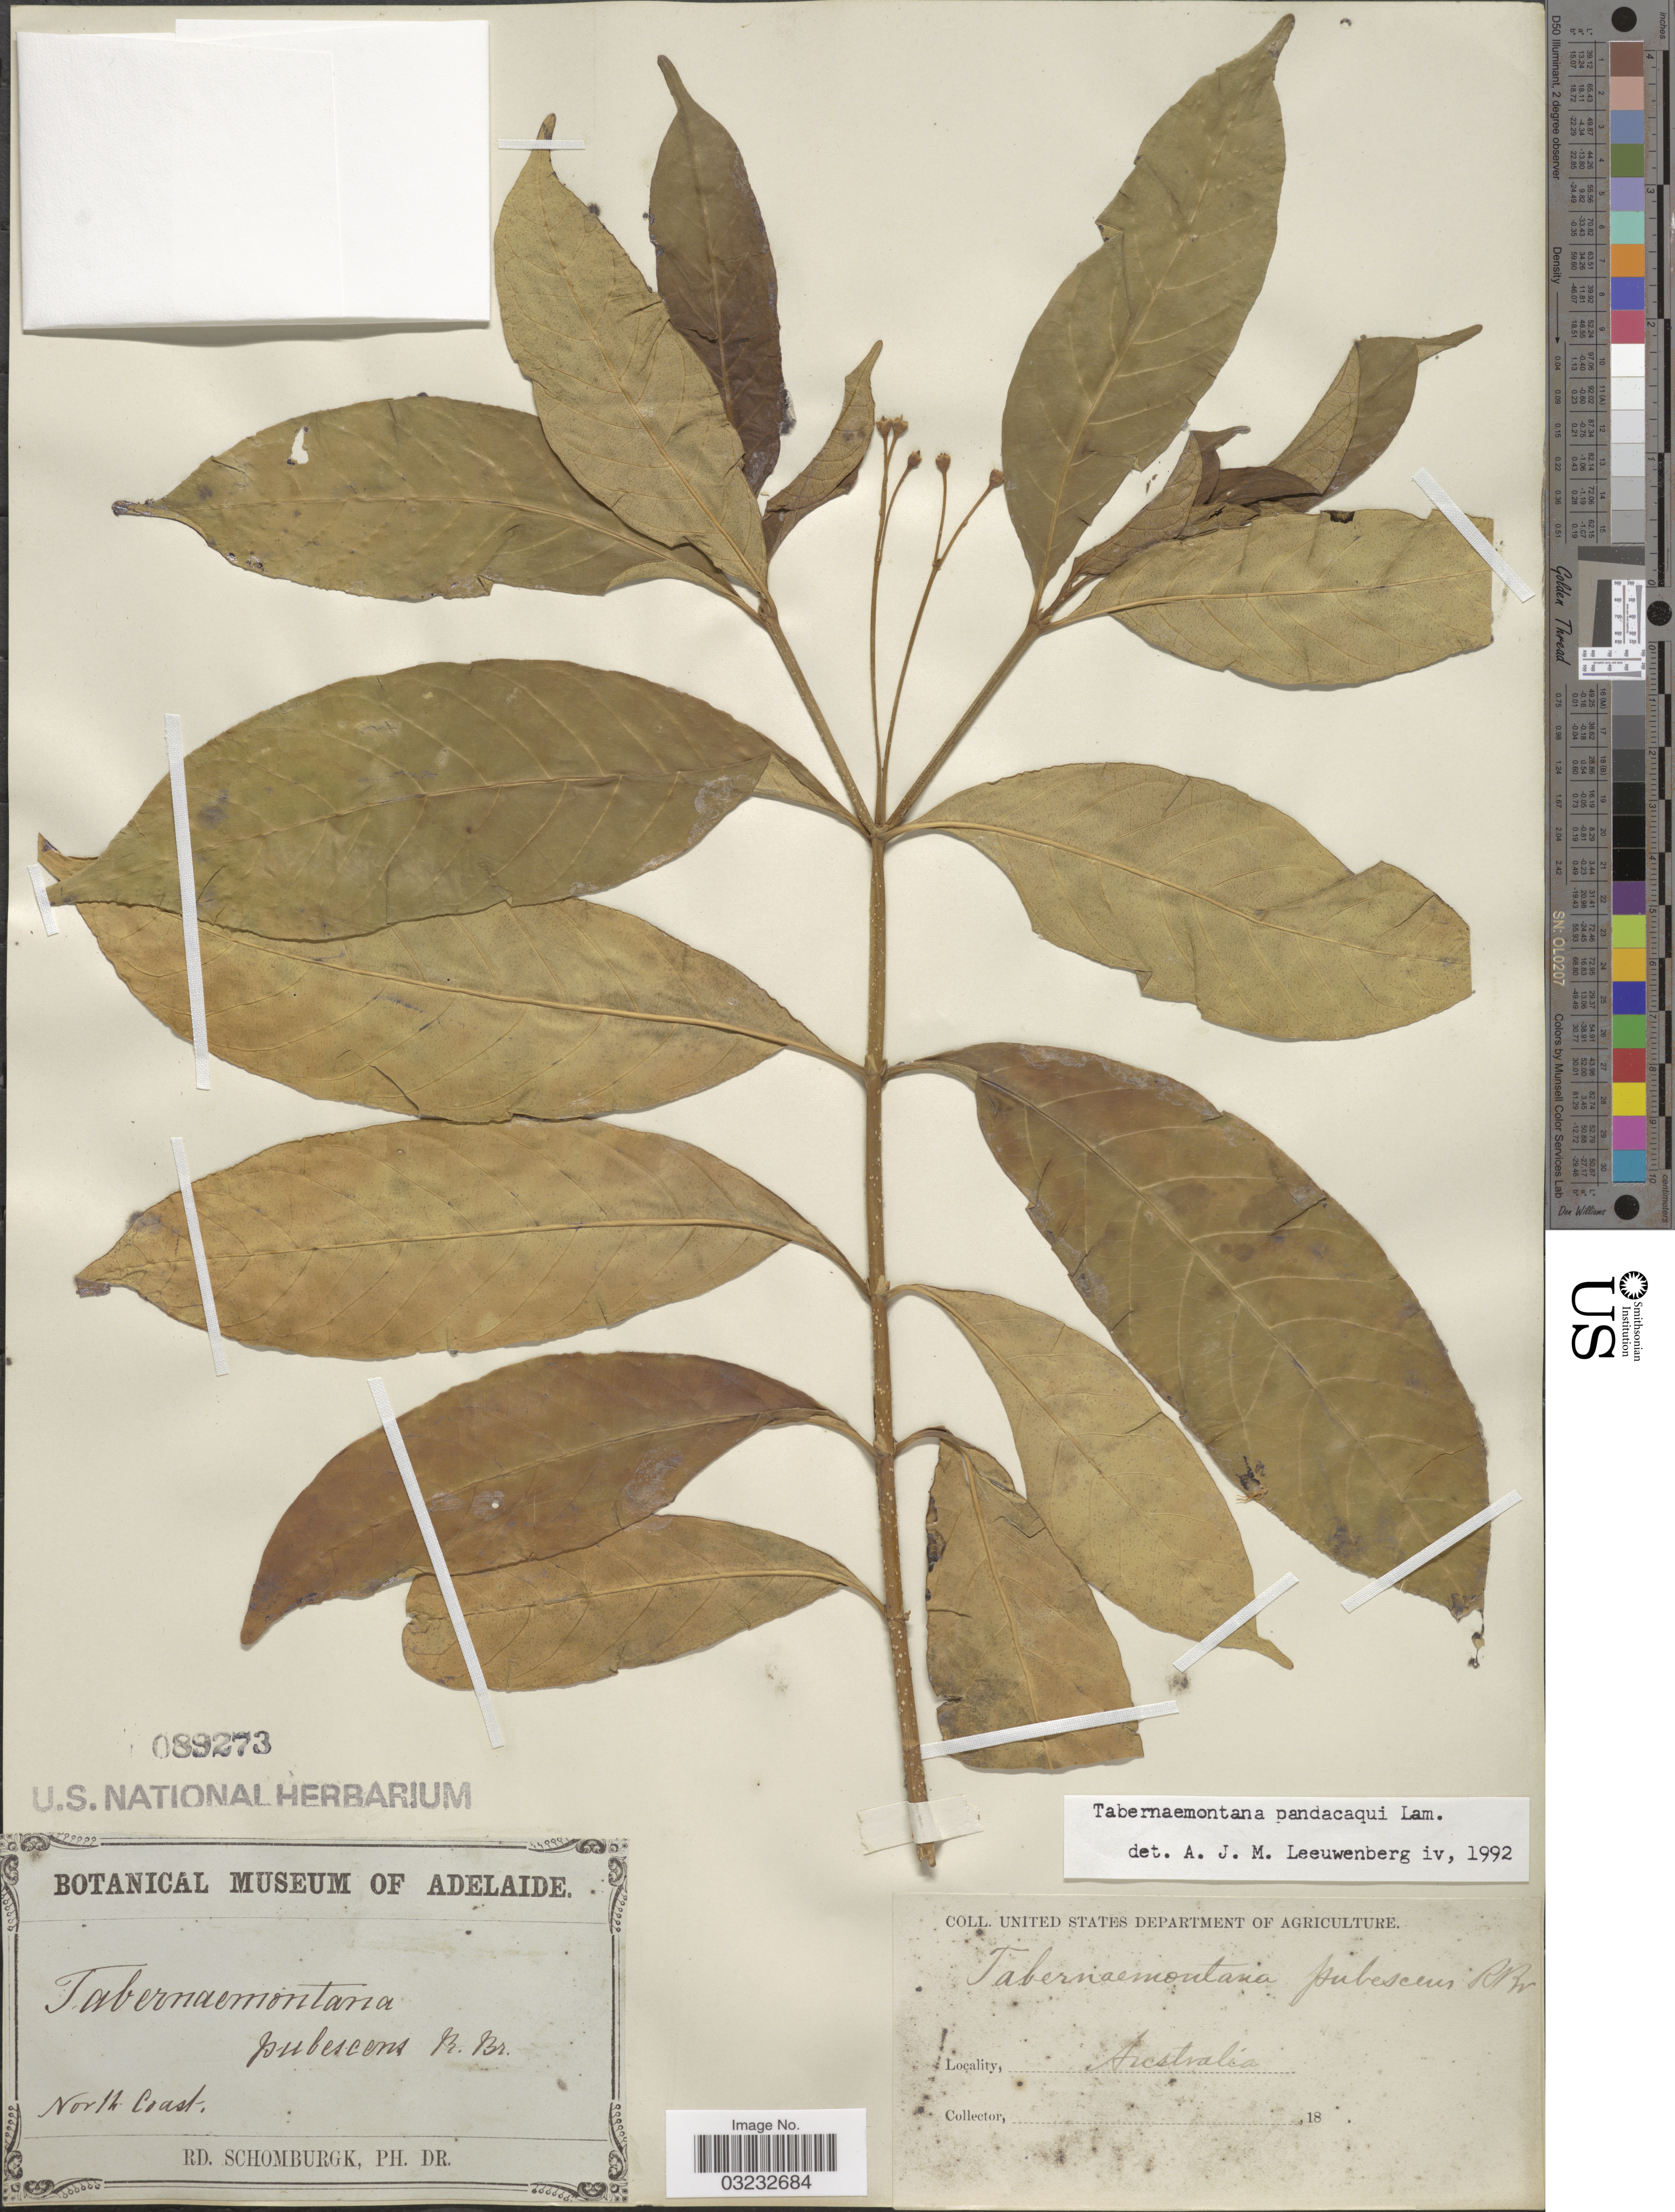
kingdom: Plantae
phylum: Tracheophyta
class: Magnoliopsida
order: Gentianales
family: Apocynaceae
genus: Tabernaemontana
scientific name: Tabernaemontana pandacaqui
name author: Poir.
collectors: -- Schomburgk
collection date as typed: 18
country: Australia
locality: North Coast.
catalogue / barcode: US 89273